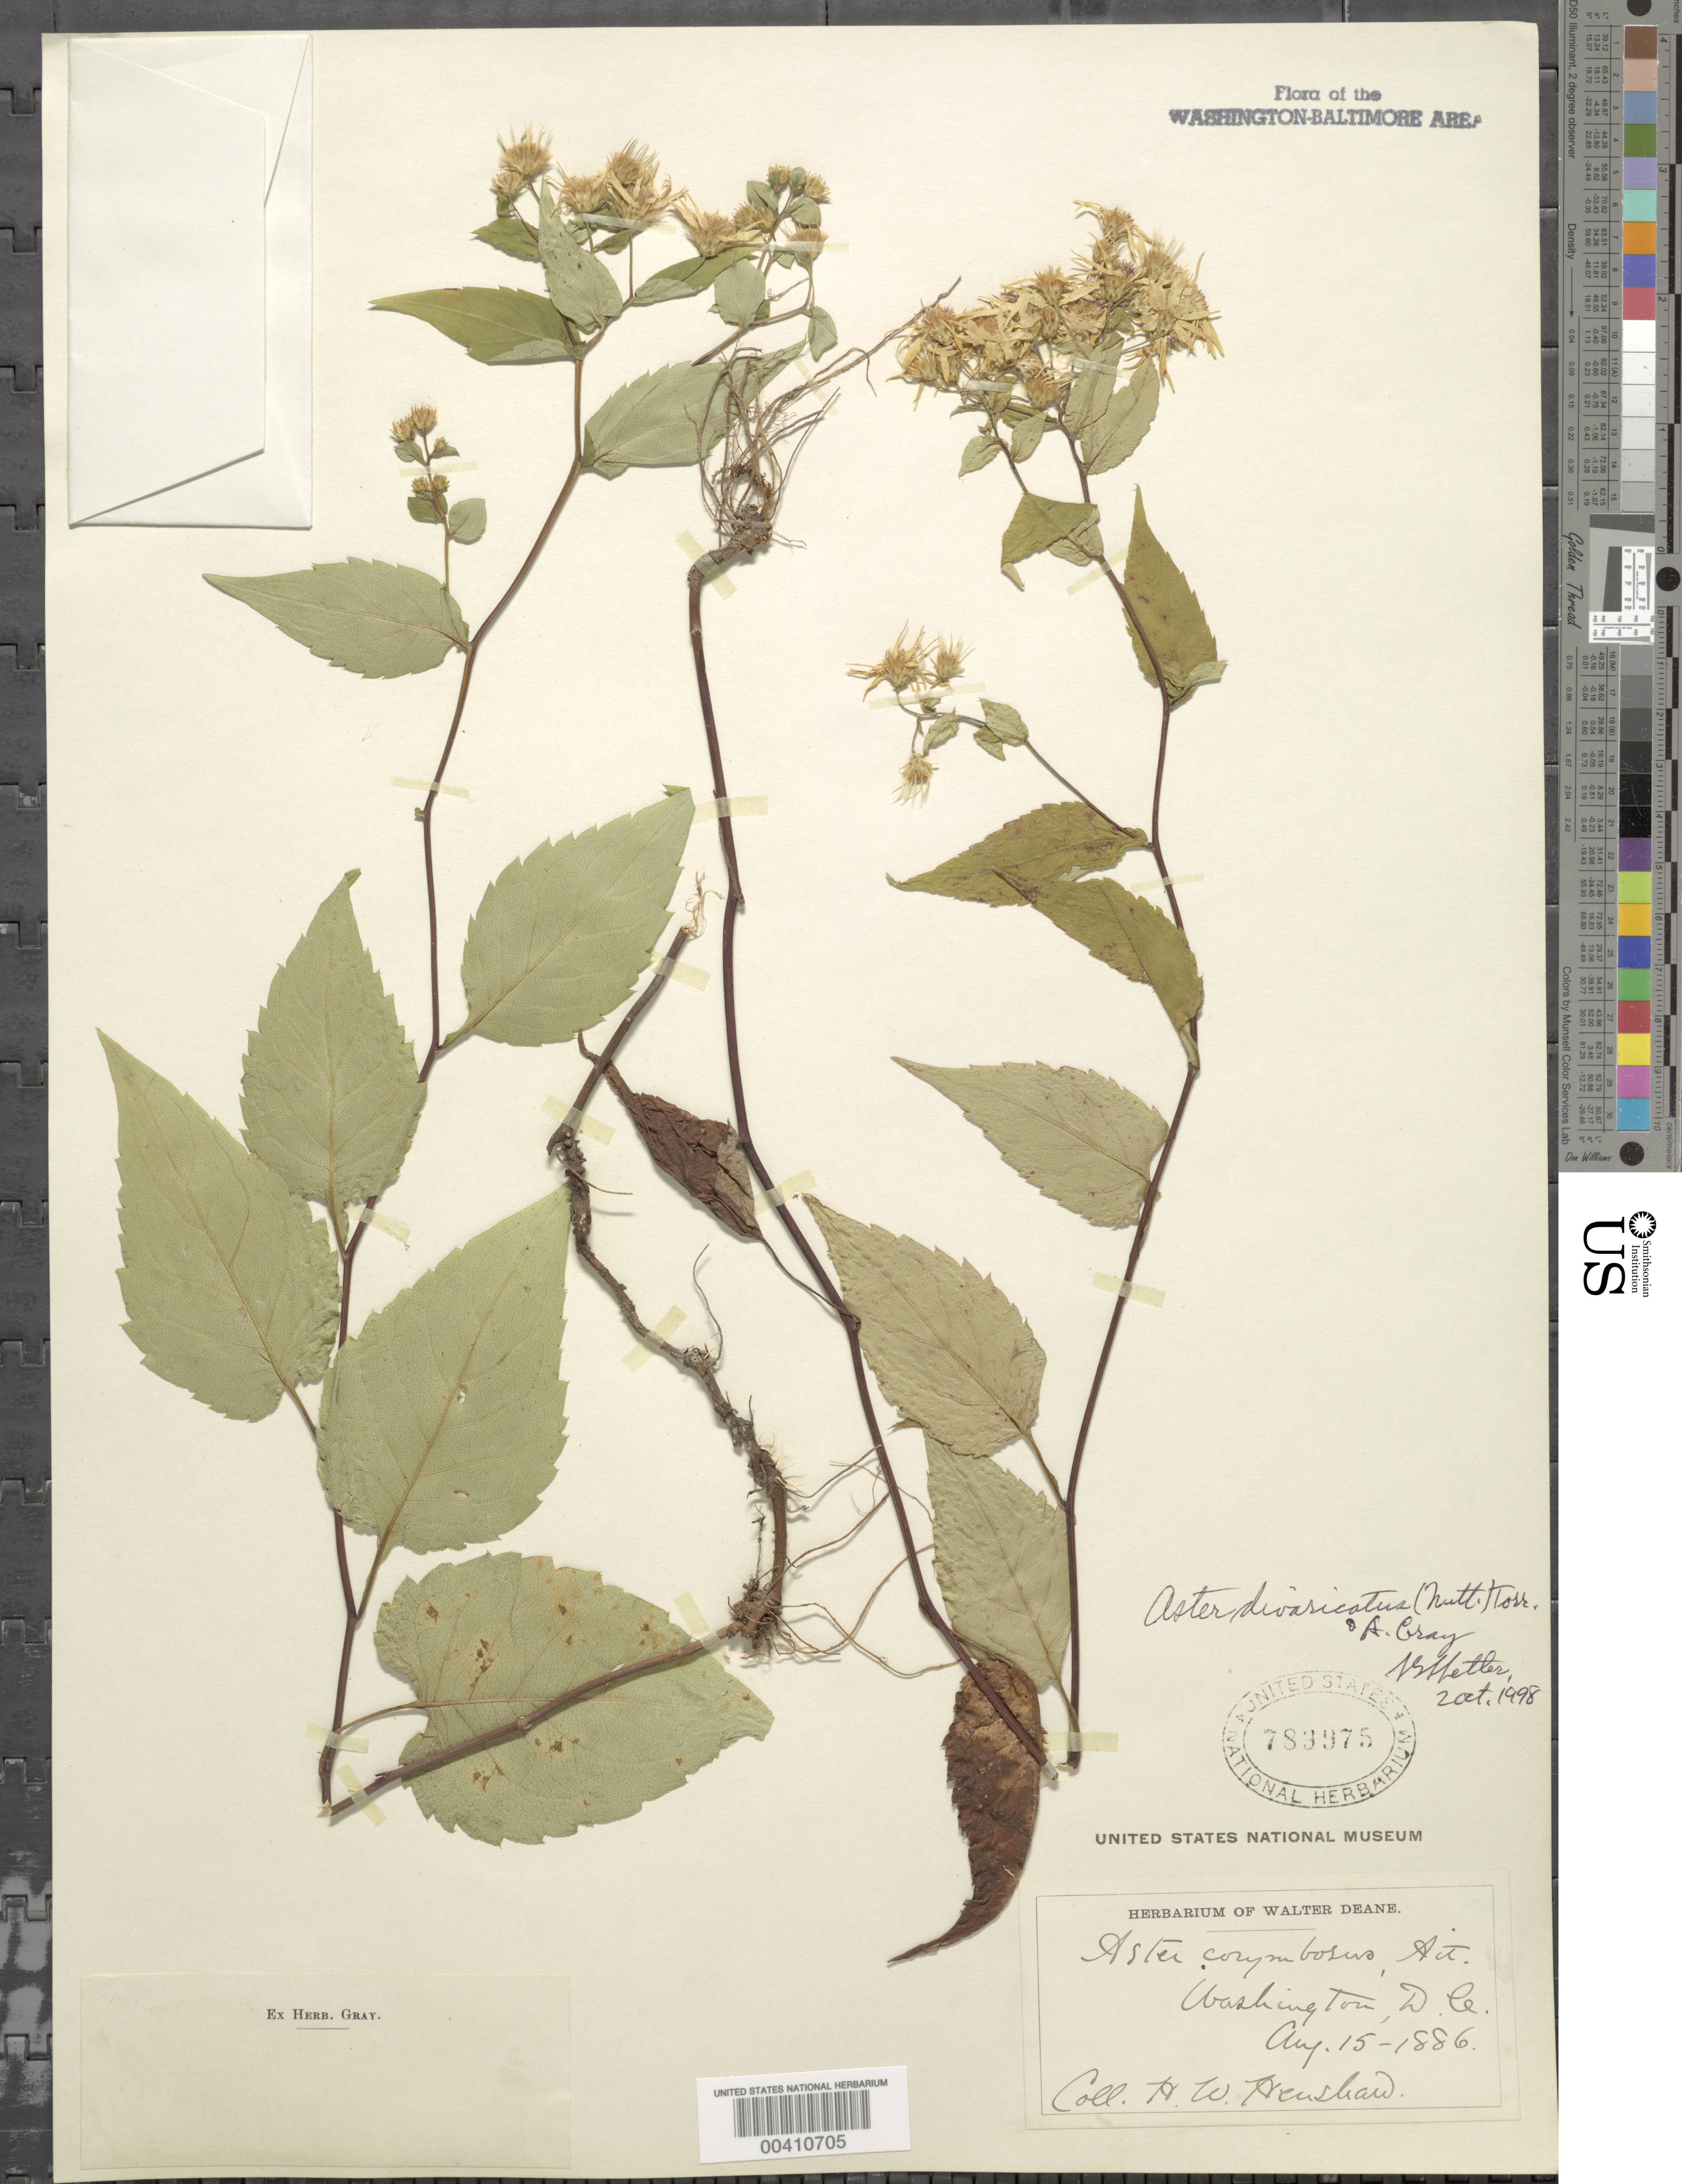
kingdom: Plantae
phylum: Tracheophyta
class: Magnoliopsida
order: Asterales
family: Asteraceae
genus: Eurybia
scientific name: Eurybia divaricata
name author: (L.) G.L. Nesom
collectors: H. Henshaw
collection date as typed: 15 Aug 1886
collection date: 1886-08-15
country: United States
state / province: District of Columbia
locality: Washington DC Area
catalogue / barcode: US 783975